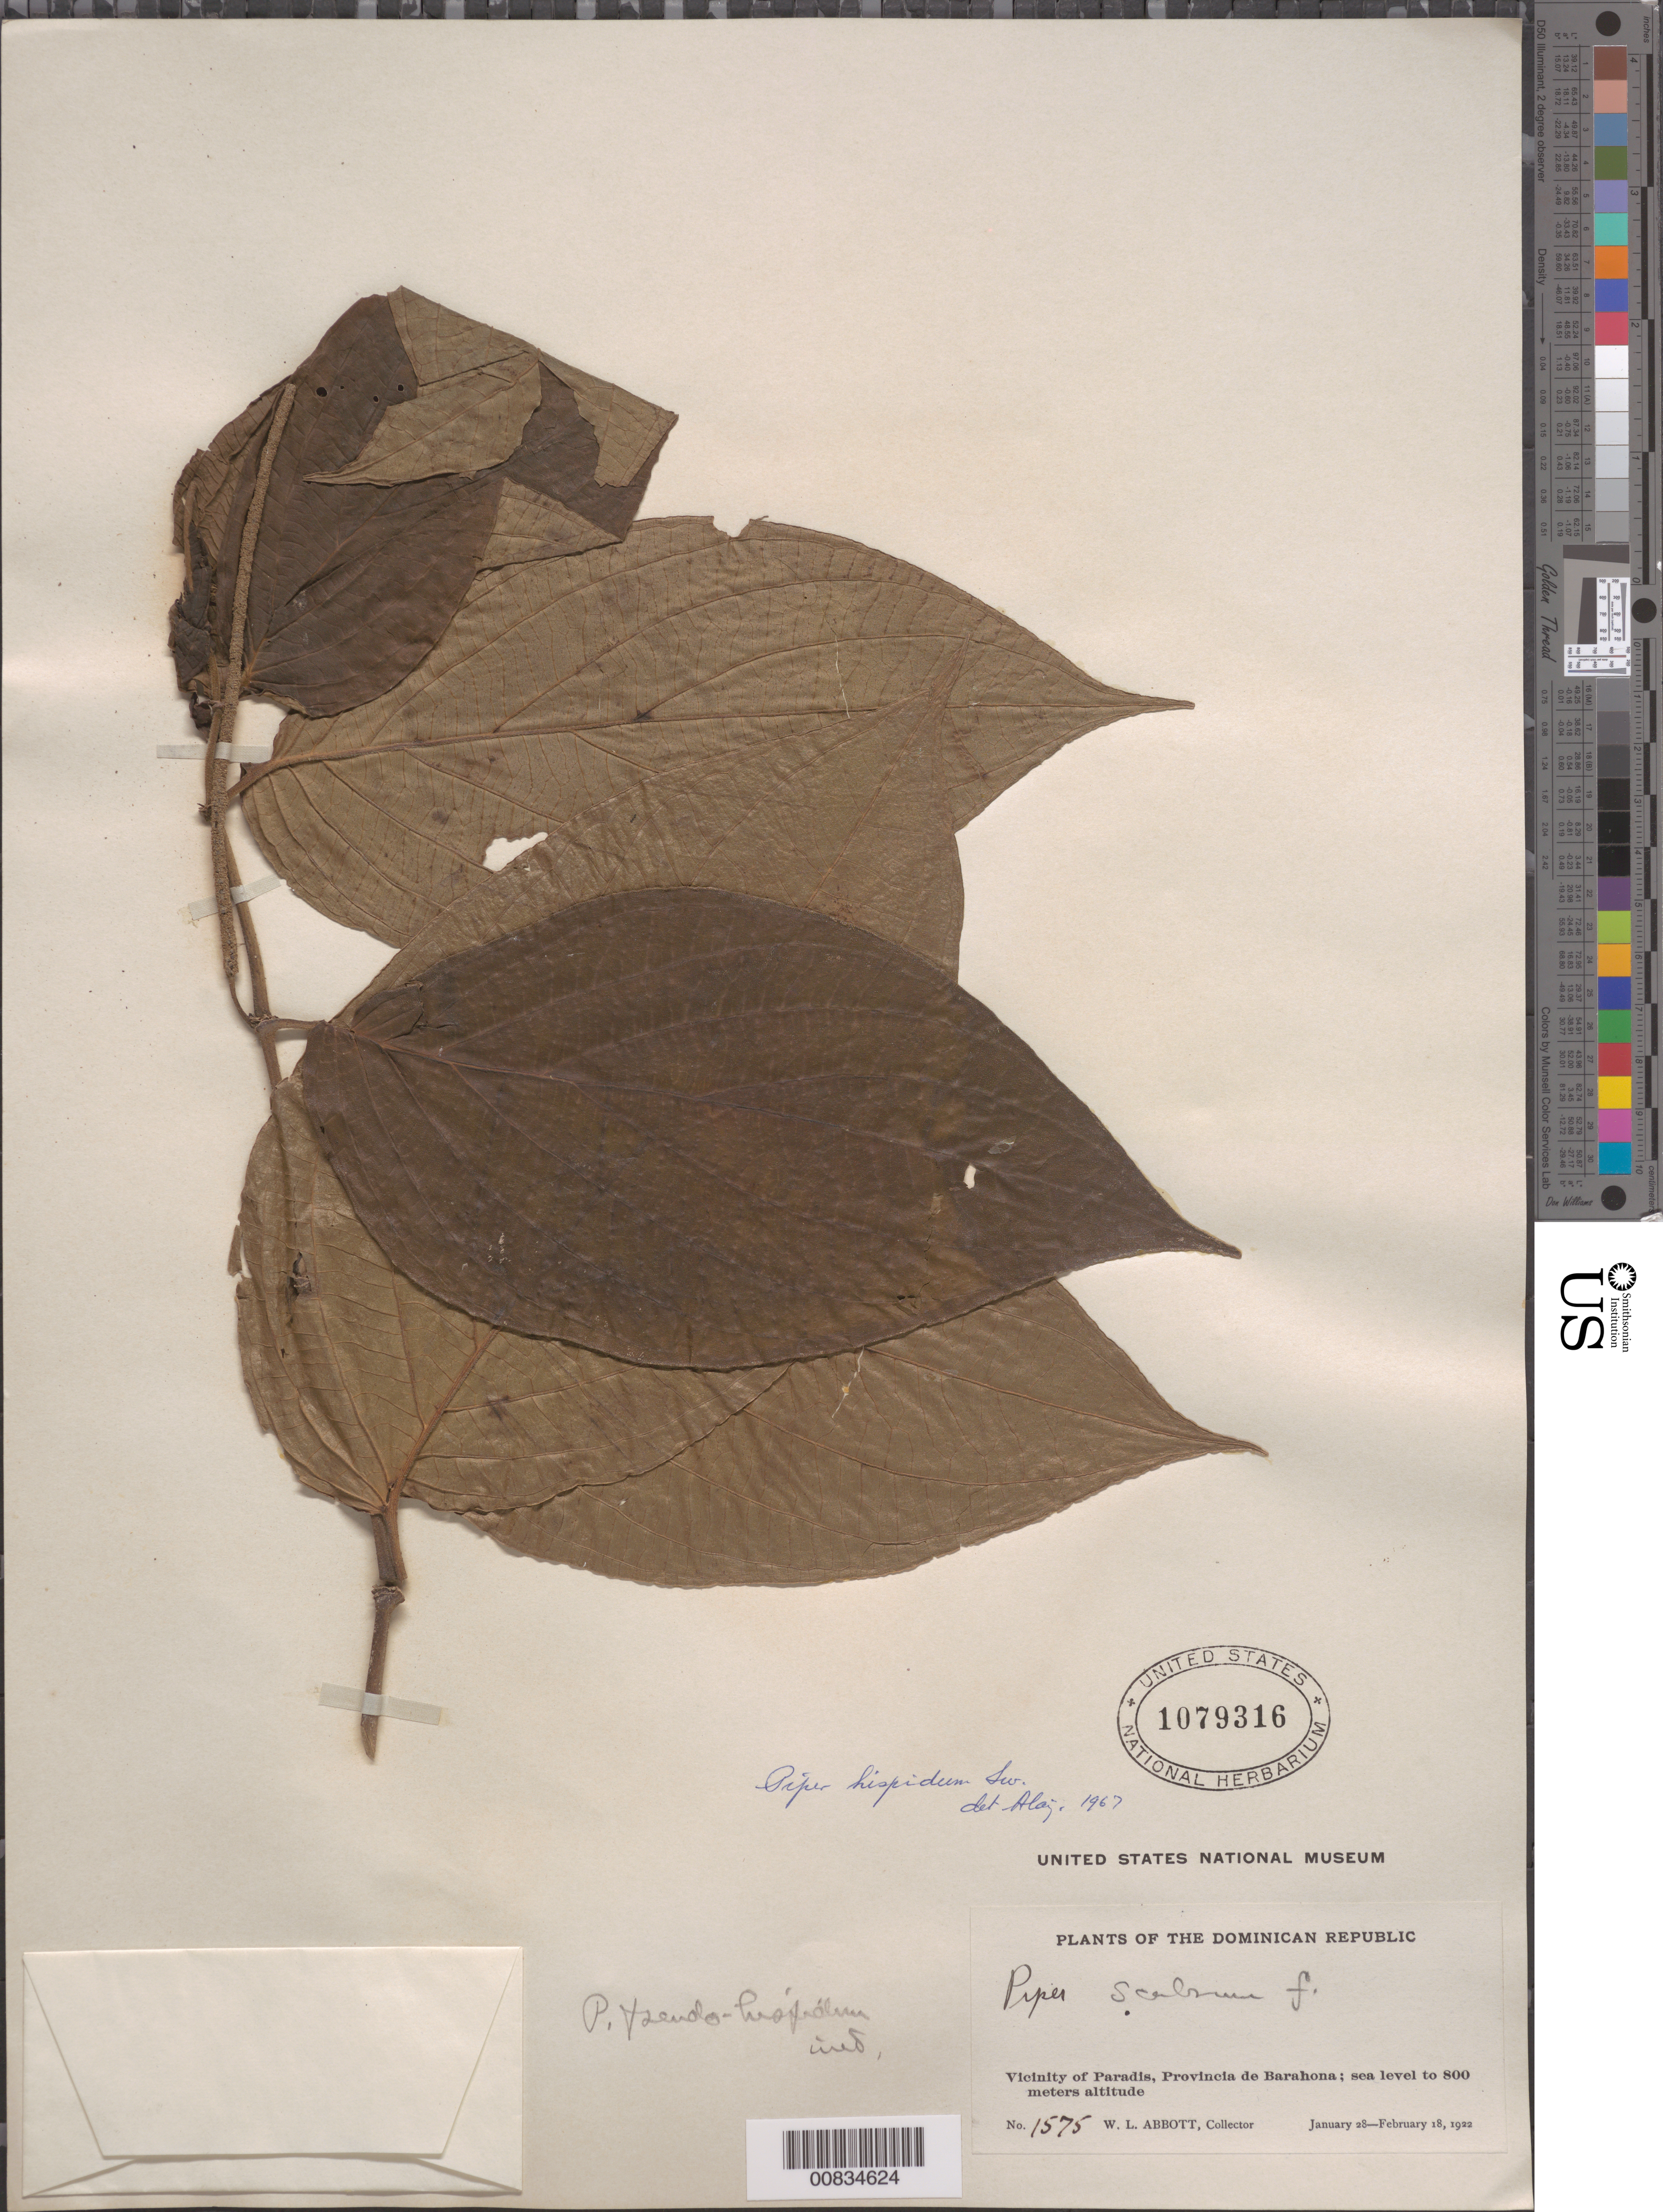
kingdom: Plantae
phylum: Tracheophyta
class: Magnoliopsida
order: Piperales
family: Piperaceae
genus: Piper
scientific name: Piper hispidum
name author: Sw.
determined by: Liogier, Alain H.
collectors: W. L. Abbott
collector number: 1575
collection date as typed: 28 Jan 1922 to 18 Feb 1922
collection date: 1922-01-28/1922-02-18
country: Dominican Republic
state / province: Barahona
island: Hispaniola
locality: Vicinity of Paradis.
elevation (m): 0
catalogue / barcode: US 1079316